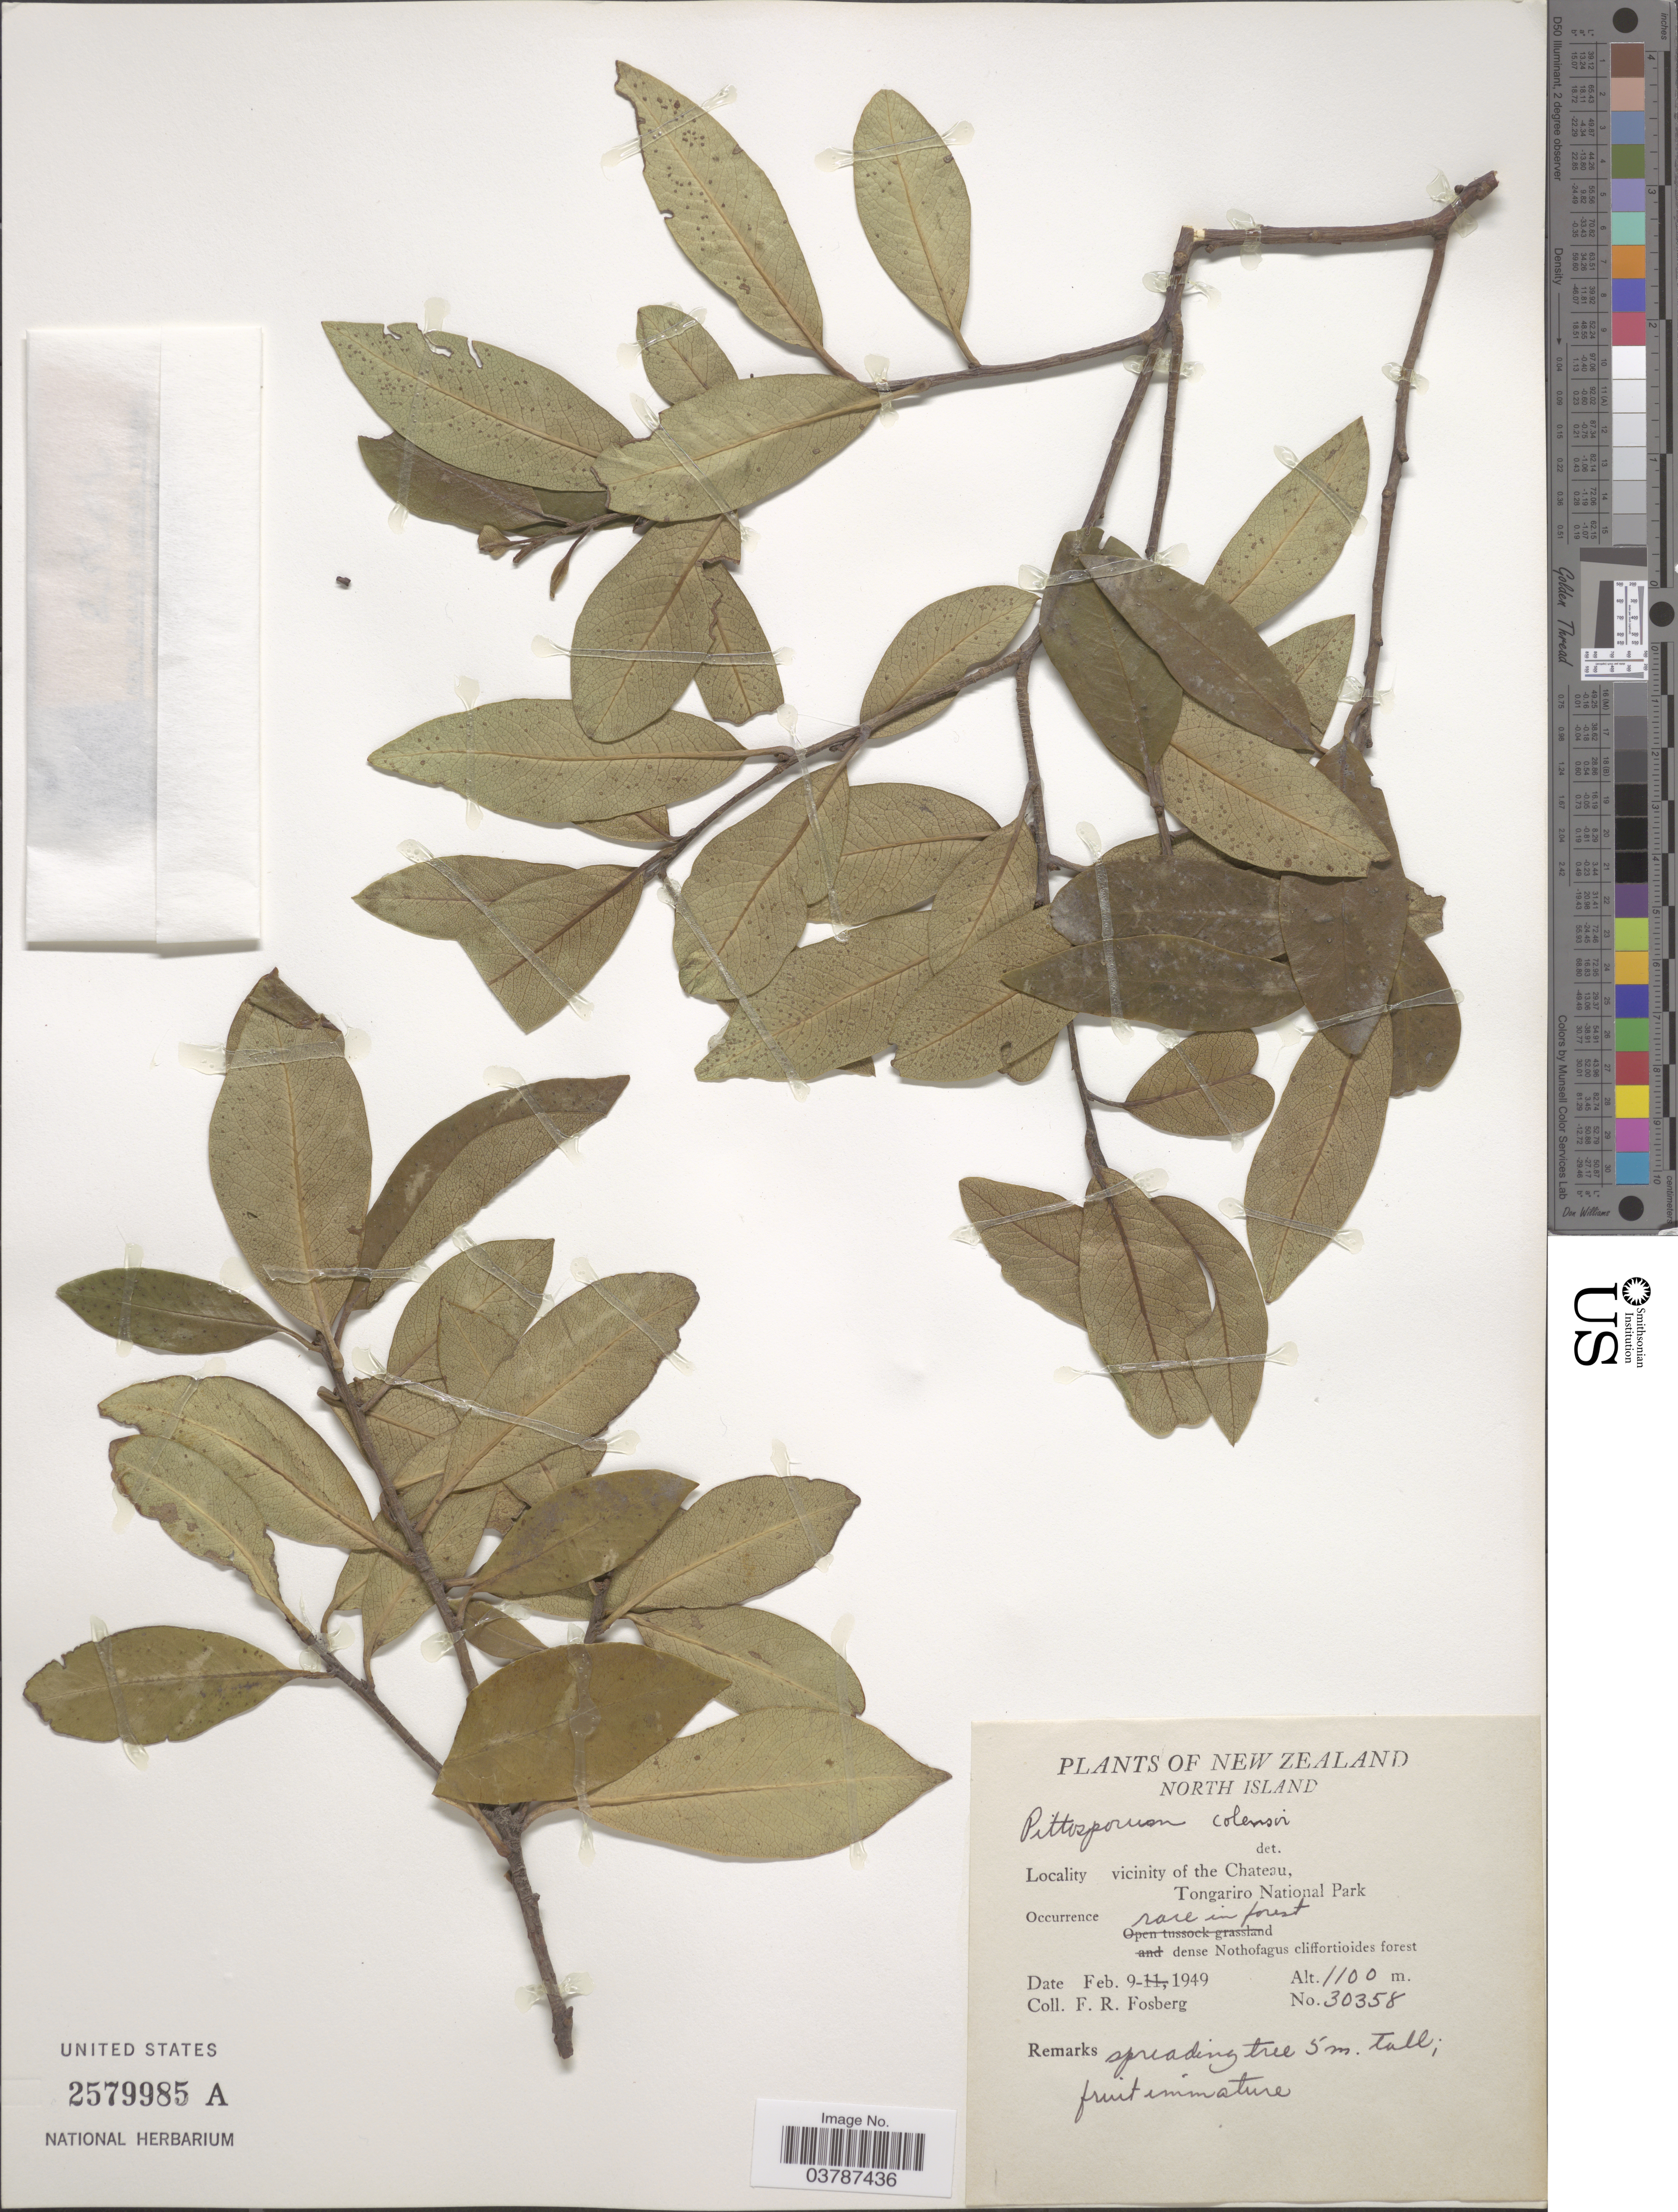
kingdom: Plantae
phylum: Tracheophyta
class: Magnoliopsida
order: Apiales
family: Pittosporaceae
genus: Pittosporum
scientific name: Pittosporum colensoi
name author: Hook. f.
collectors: F. R. Fosberg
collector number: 30358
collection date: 1949-02-09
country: New Zealand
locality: North Island. Vicinity of Chateau, Tongariro National Park.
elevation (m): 1100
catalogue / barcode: US 2579985A